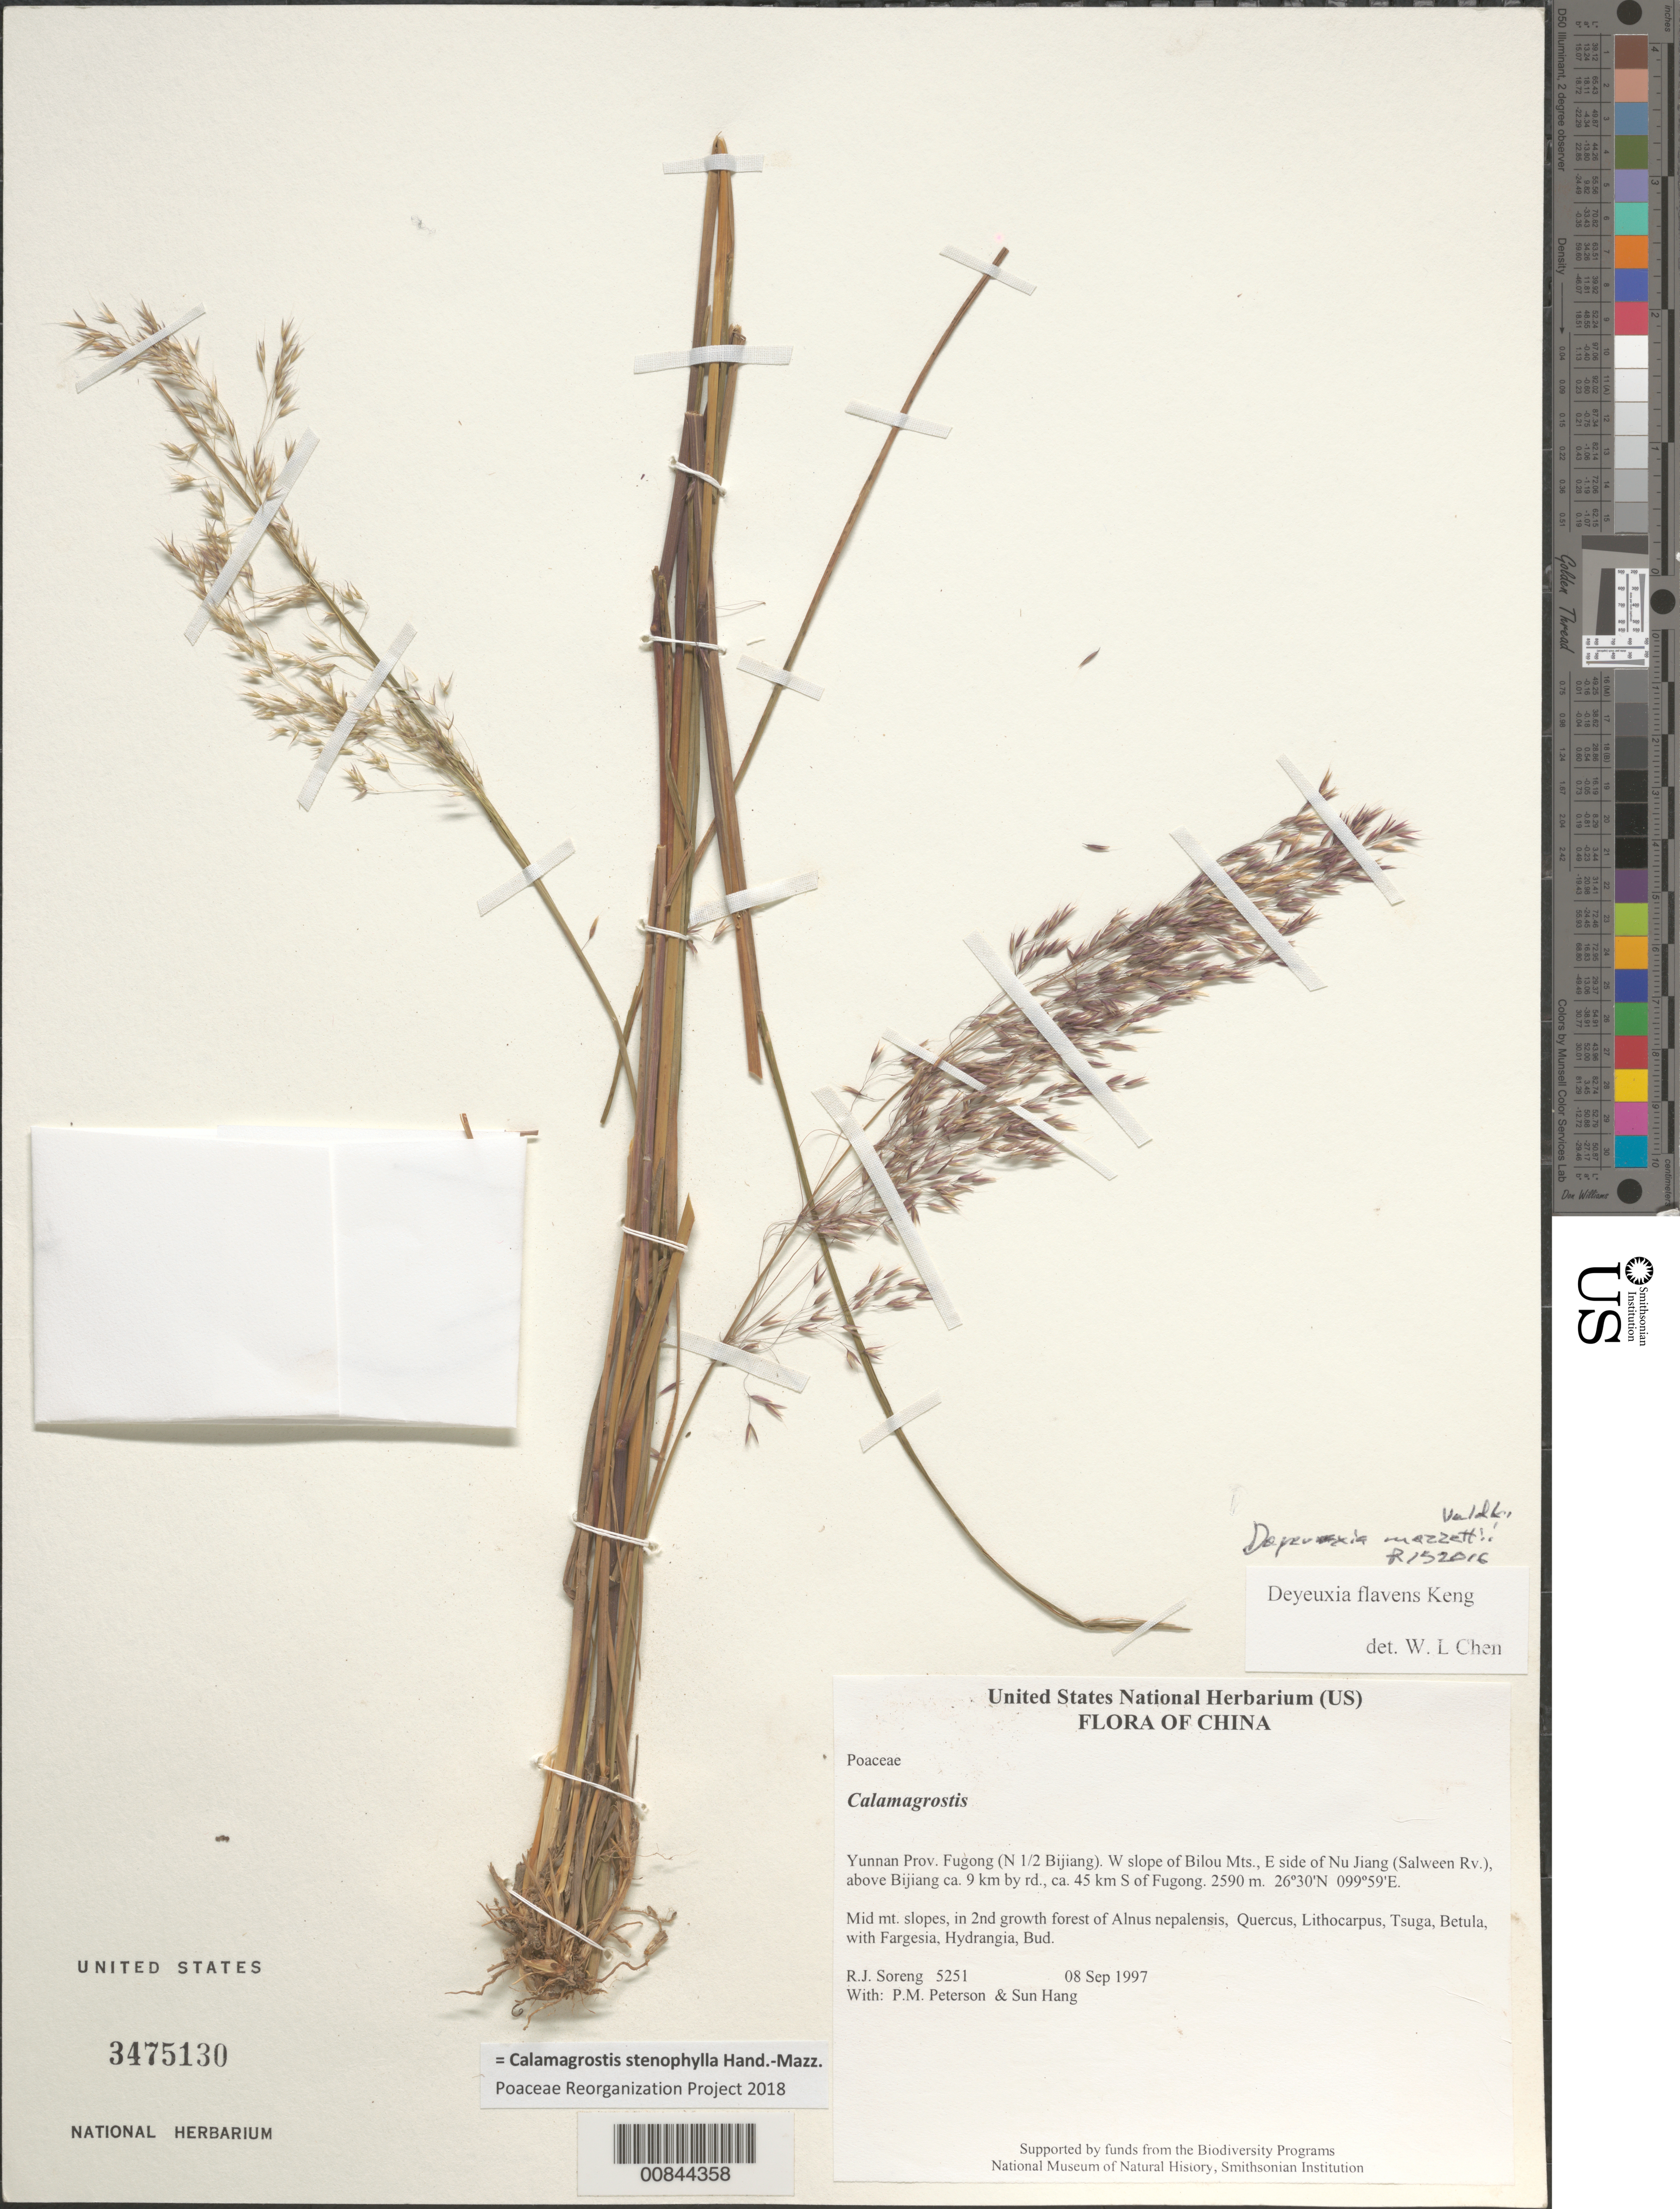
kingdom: Plantae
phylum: Tracheophyta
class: Liliopsida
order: Poales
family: Poaceae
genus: Calamagrostis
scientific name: Calamagrostis stenophylla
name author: Hand.-Mazz.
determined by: Poaceae Reorganization Project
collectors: R. J. Soreng, P. M. Peterson & Sun Hang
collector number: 5251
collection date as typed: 08 Sep 1997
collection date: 1997-09-08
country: China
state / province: Yunnan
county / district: Fugong (N 1/2 Bijiang)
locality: W slope of Bilou Mts., E side of Nu Jiang (Salween Rv.), above Bijiang ca. 9 km by rd., ca. 45 km S of Fugong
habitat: Mid mt. slopes, in 2nd growth forest of Alnus nepalensis, Quercus, Lithocarpus, Tsuga, Betula, with Fargesia, Hydrangia, Bud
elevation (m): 2590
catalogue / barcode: US 3475130